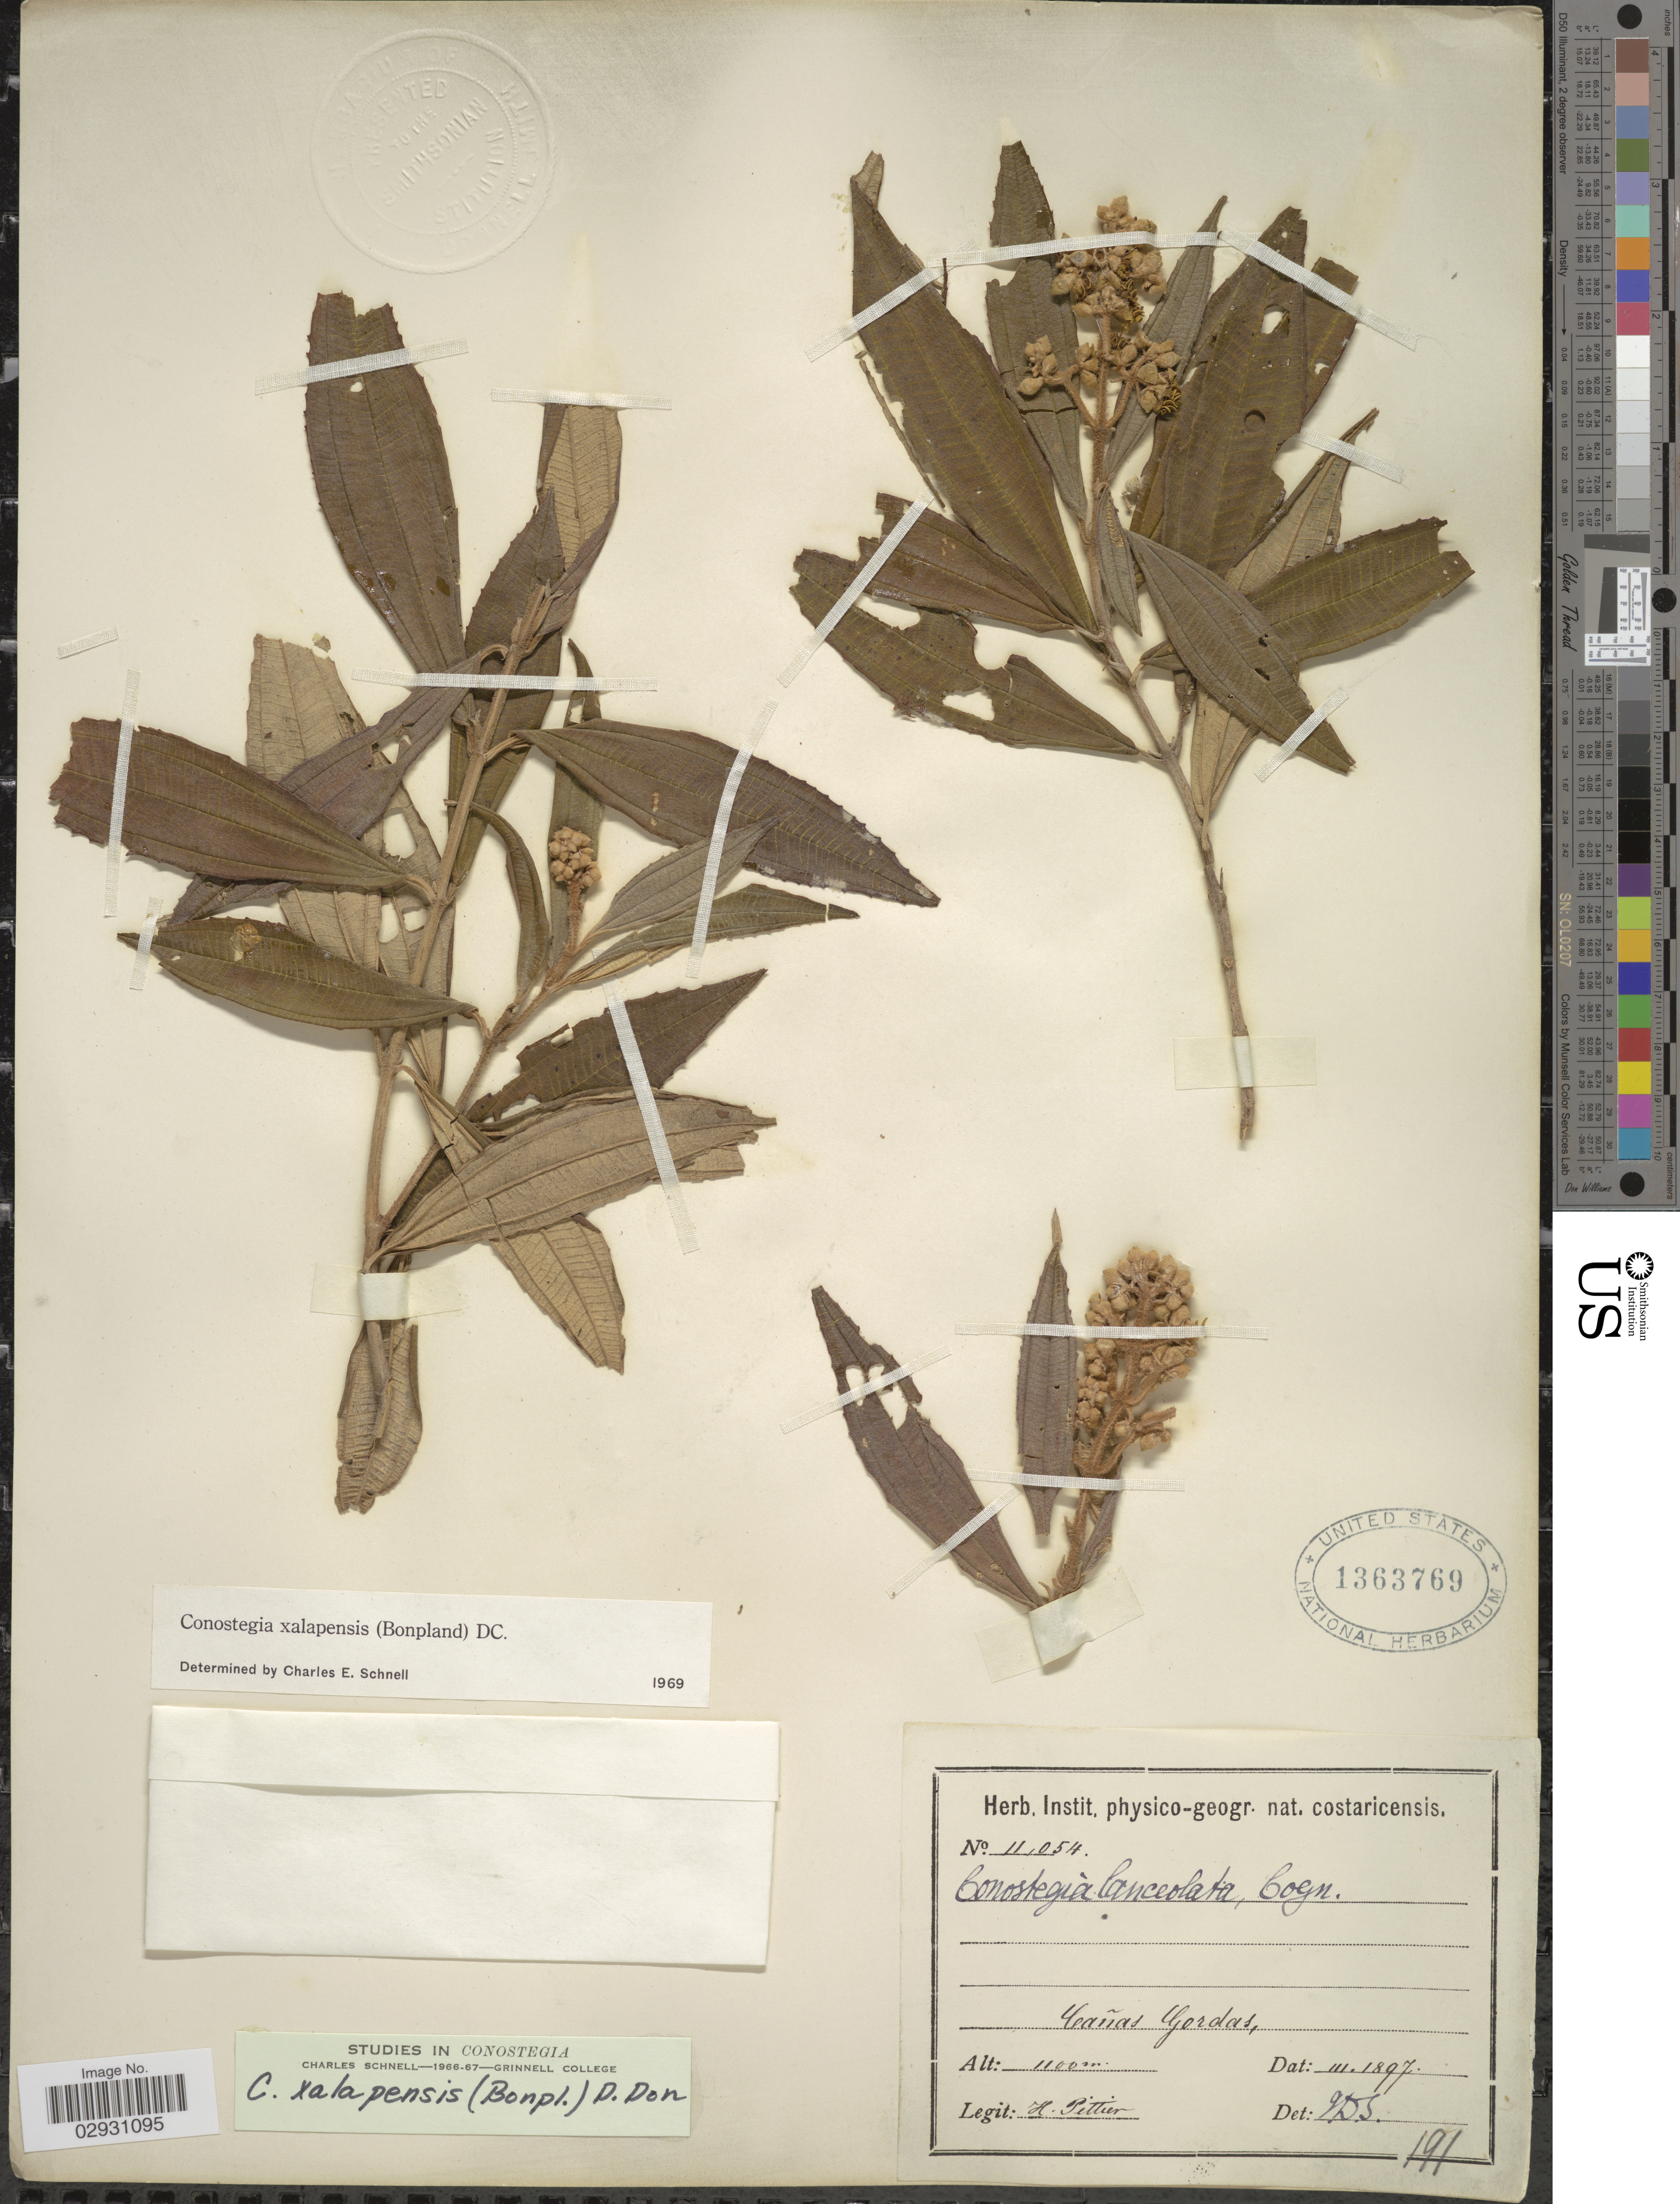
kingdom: Plantae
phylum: Tracheophyta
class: Magnoliopsida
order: Myrtales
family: Melastomataceae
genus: Conostegia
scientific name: Conostegia quadrangularis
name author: Schltdl. ex Steud.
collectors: H. F. Pittier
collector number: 11054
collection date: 1897-03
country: Costa Rica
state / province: Puntarenas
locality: Cañas Gordas.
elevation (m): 1100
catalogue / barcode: US 1363769